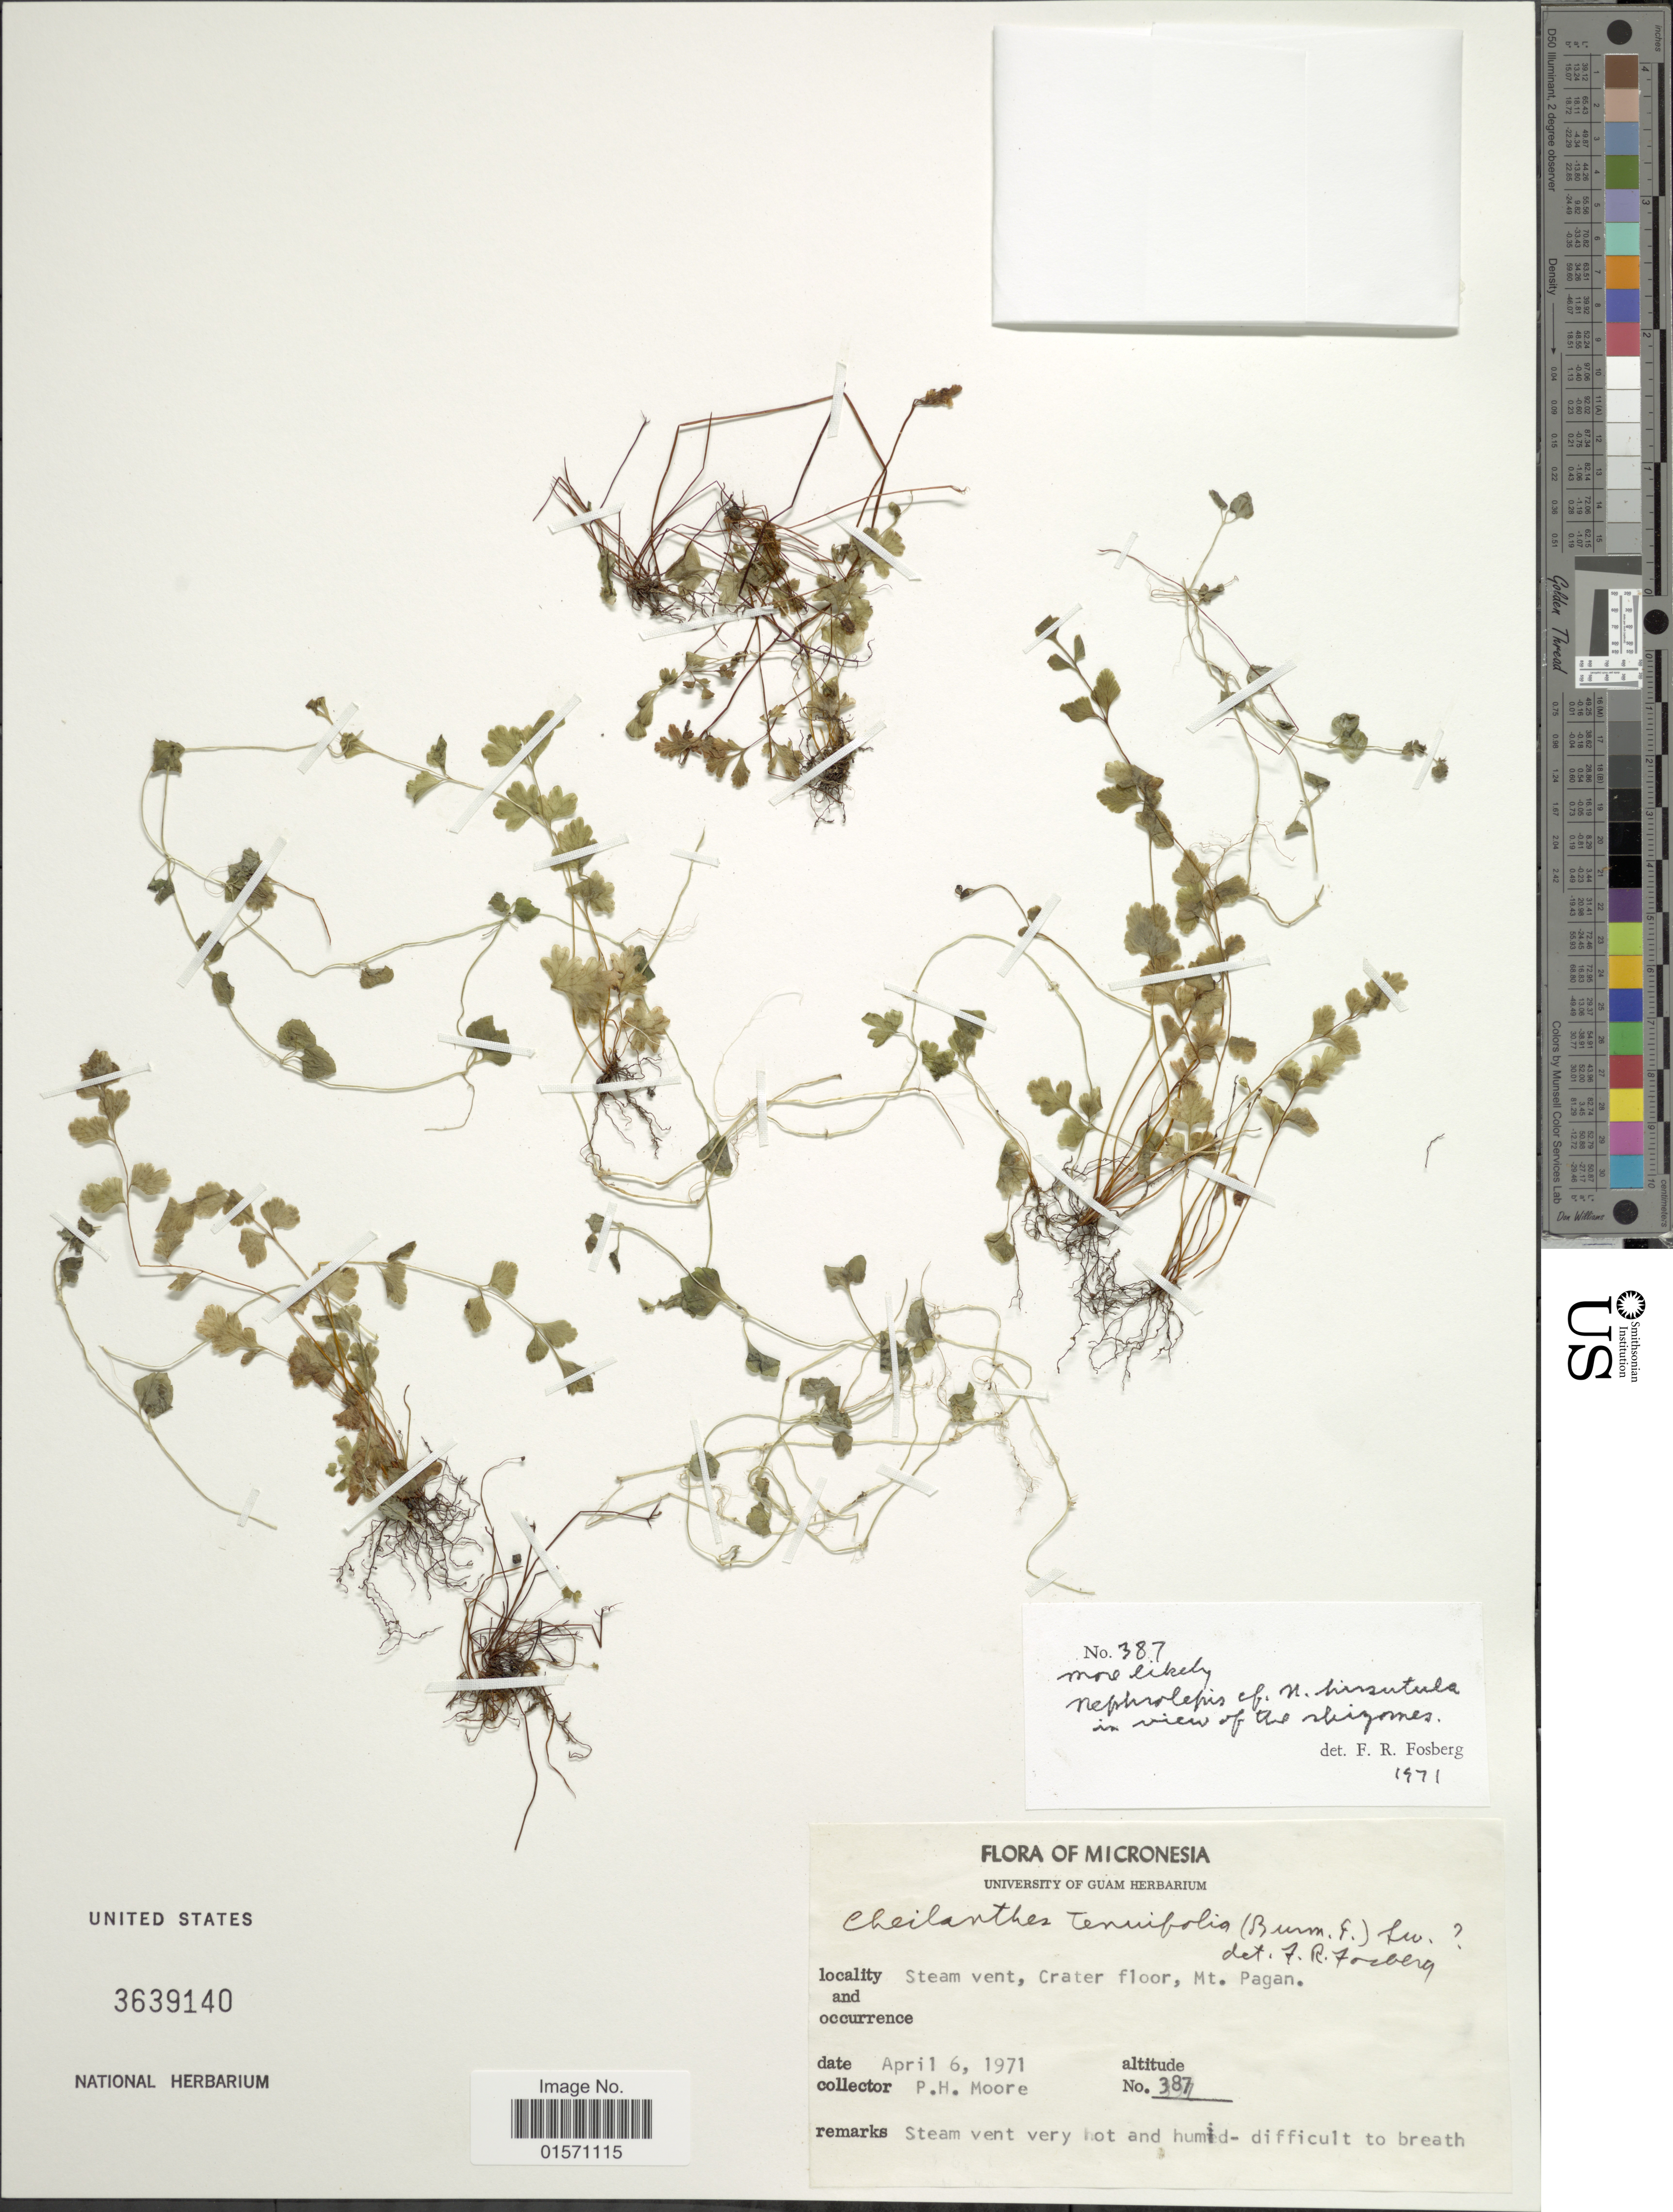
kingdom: Plantae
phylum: Tracheophyta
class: Polypodiopsida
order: Polypodiales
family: Nephrolepidaceae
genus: Nephrolepis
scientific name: Nephrolepis sp.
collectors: P. H. Moore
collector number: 387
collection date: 1971-04-06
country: Northern Mariana Islands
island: Pagan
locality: Steam vent, Crater floor, Mt. Pagan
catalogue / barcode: US 3639140